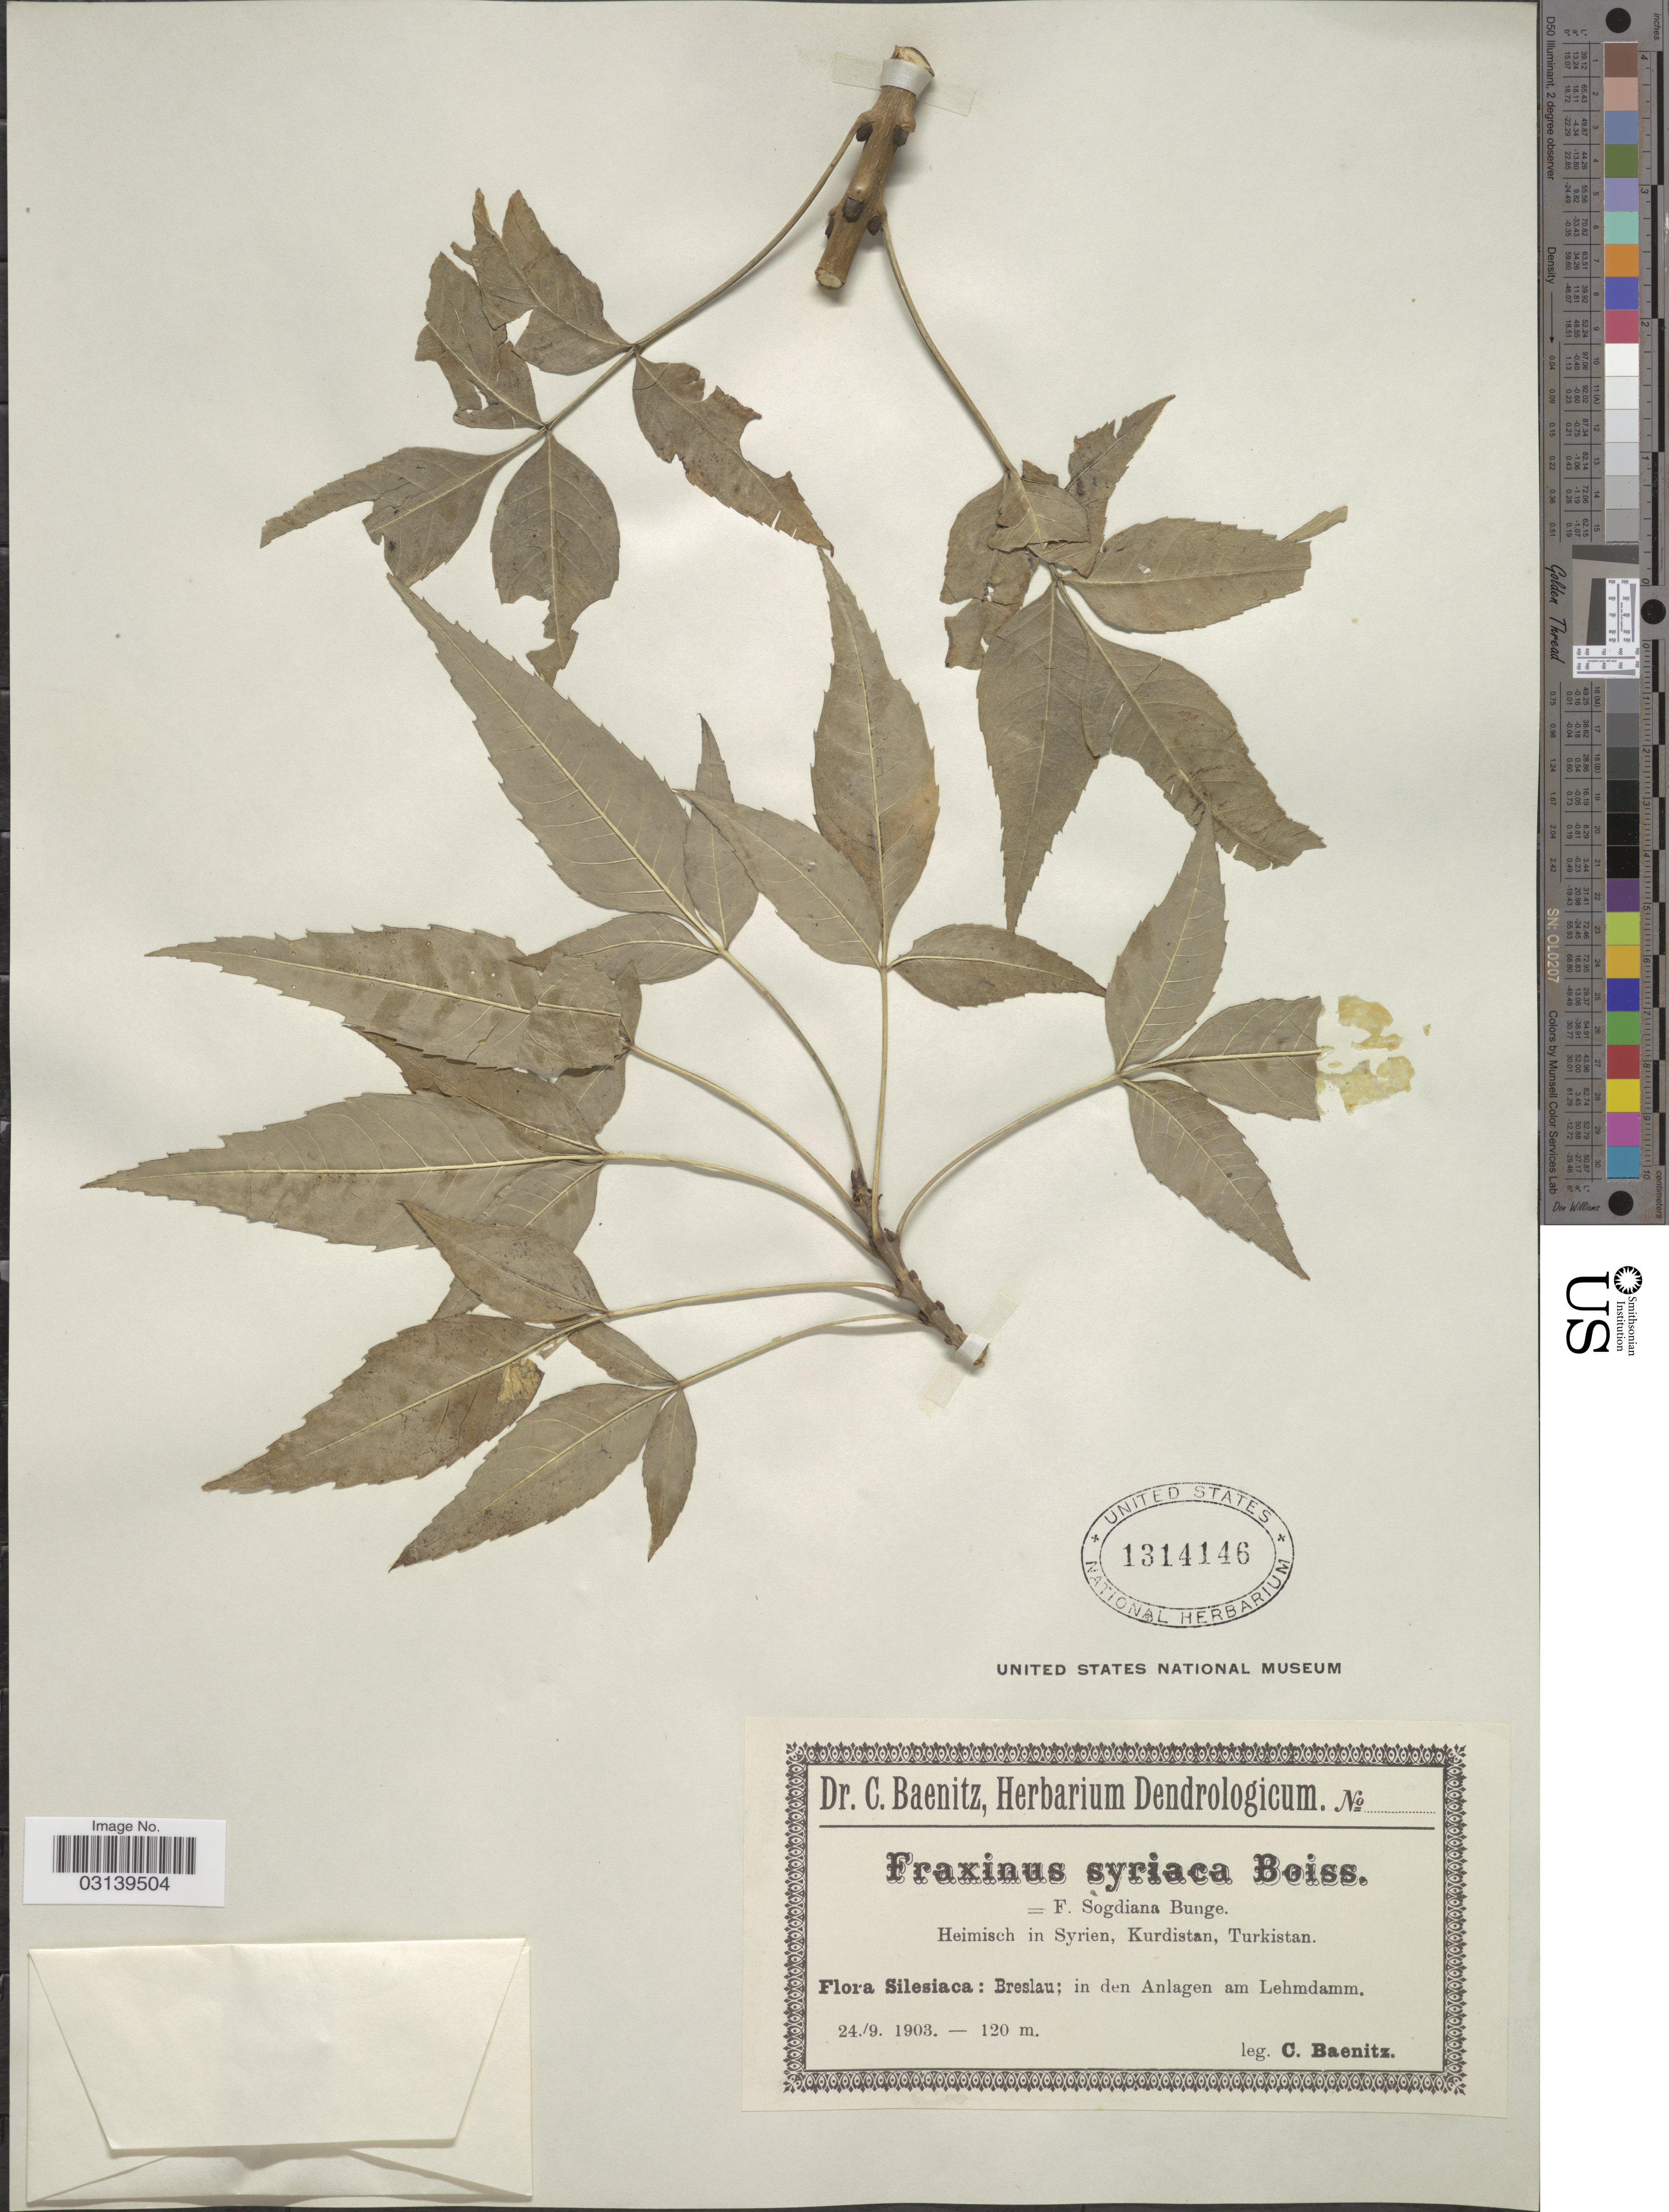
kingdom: Plantae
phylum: Tracheophyta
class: Magnoliopsida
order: Lamiales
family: Oleaceae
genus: Fraxinus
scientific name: Fraxinus syriaca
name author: Boiss.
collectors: C. G. Baenitz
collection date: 1903-09-24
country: Poland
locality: Silesiaca: Breslau; in den Anlagen am Lehmdamm.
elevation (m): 120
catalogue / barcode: US 1314146